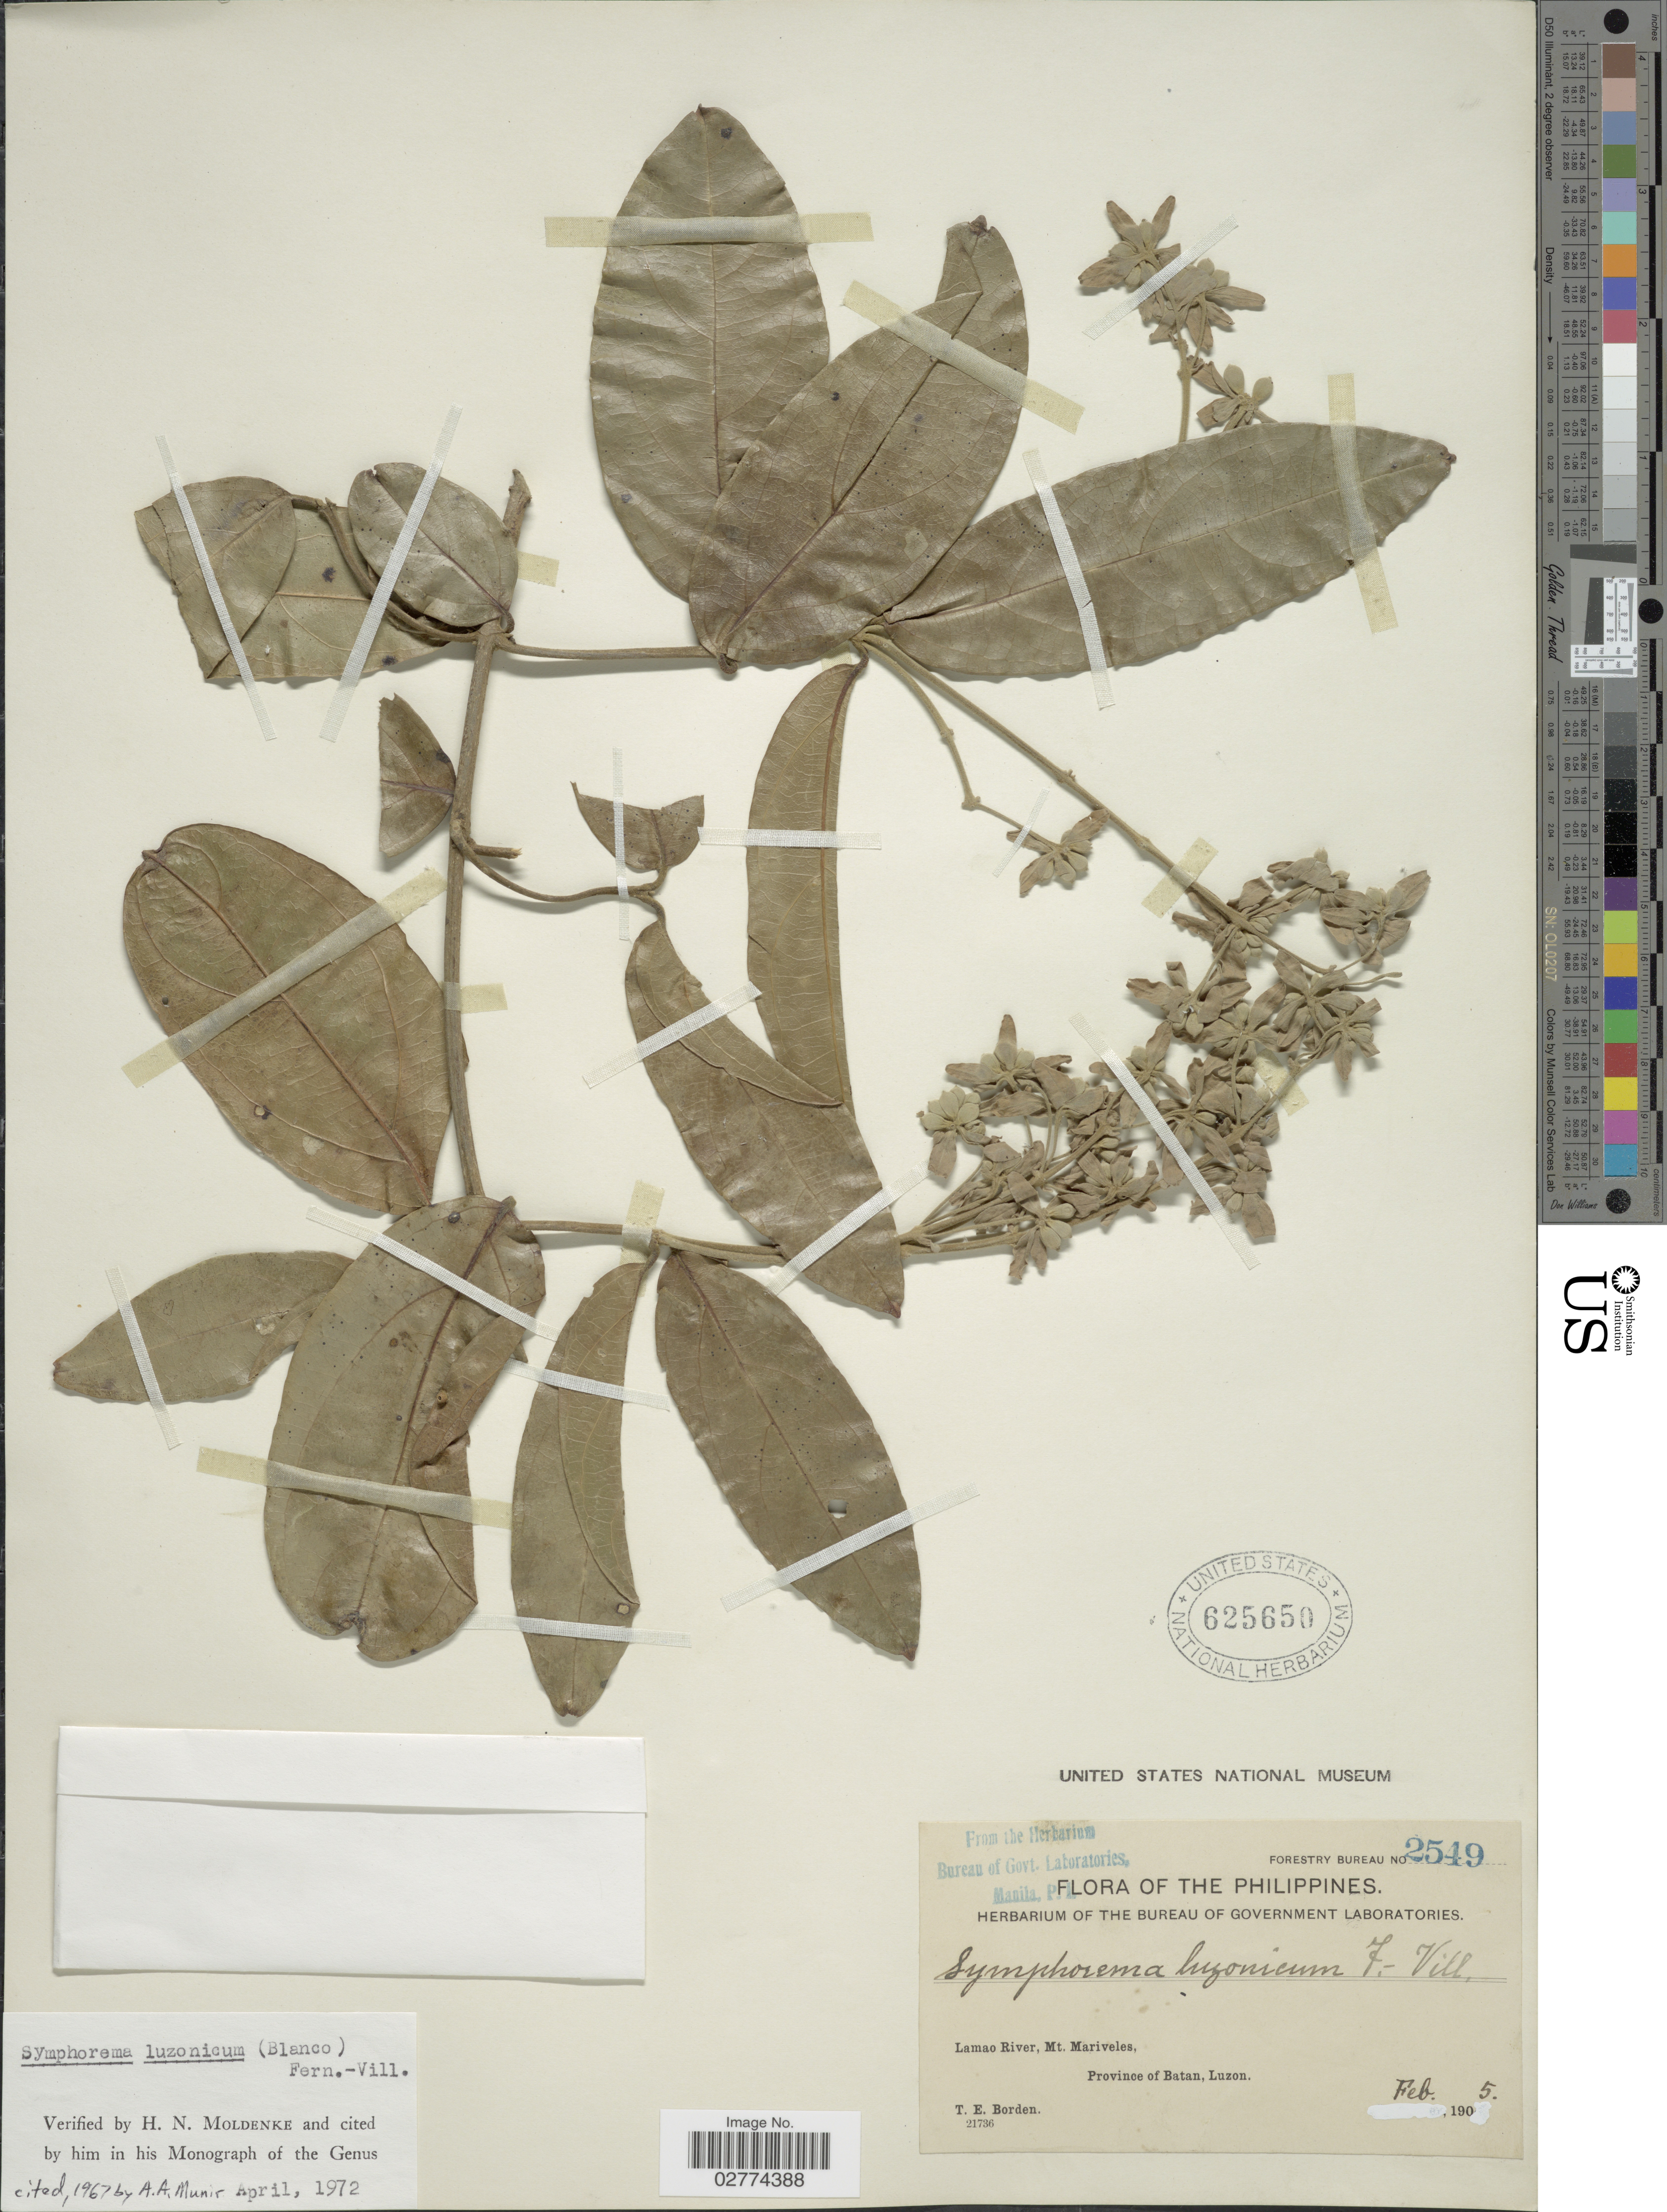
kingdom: Plantae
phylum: Tracheophyta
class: Magnoliopsida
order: Lamiales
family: Lamiaceae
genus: Symphorema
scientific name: Symphorema luzonicum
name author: (Blanco) Fern.-Vill.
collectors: T. E. Borden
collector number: Forestry Bureau2549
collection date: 1905-02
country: Philippines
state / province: Cagayan Valley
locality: Lamao River, Mt. Mariveles. Province of Batan, Luzon.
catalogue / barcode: US 625650